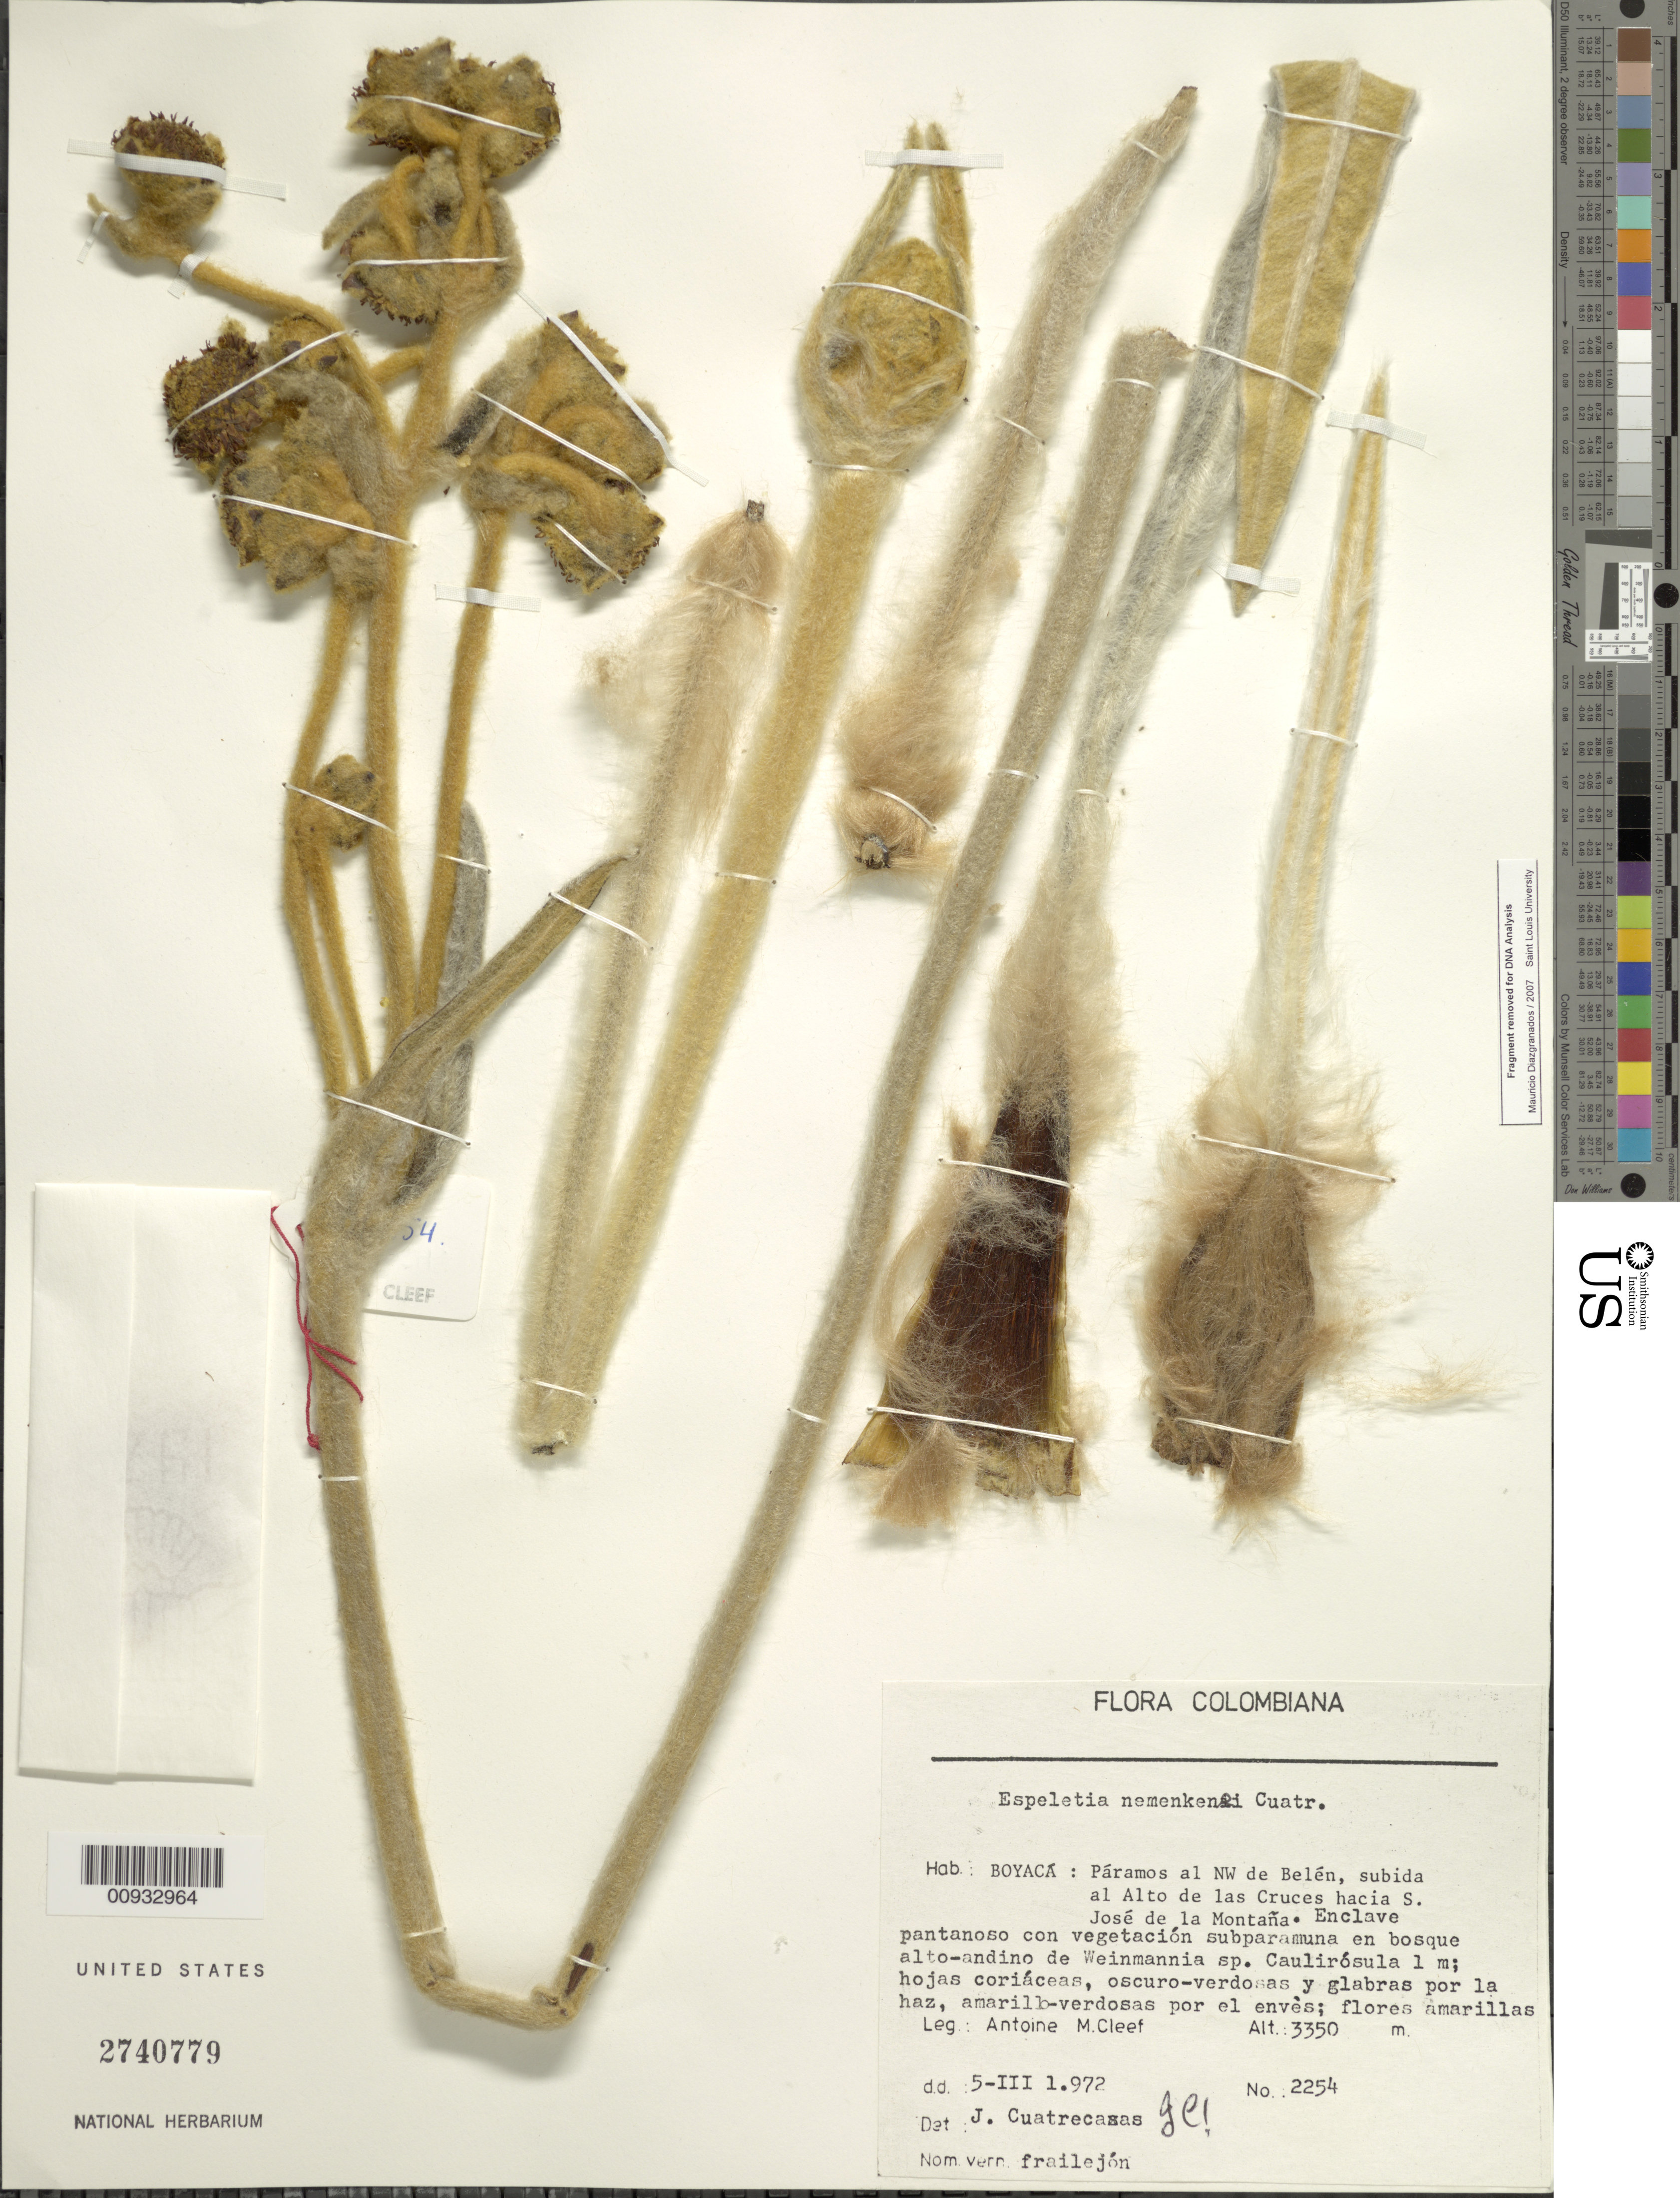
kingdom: Plantae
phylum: Tracheophyta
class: Magnoliopsida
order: Asterales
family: Asteraceae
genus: Espeletia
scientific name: Espeletia nemekenei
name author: Cuatrec.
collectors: A. M. Cleef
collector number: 2254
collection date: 1972-03-05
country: Colombia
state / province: Boyacá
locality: Paramo al NW de Belen, subida al Alto de las Cruces hacia S. Jose de la Montana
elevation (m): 3350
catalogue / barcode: US 2740779